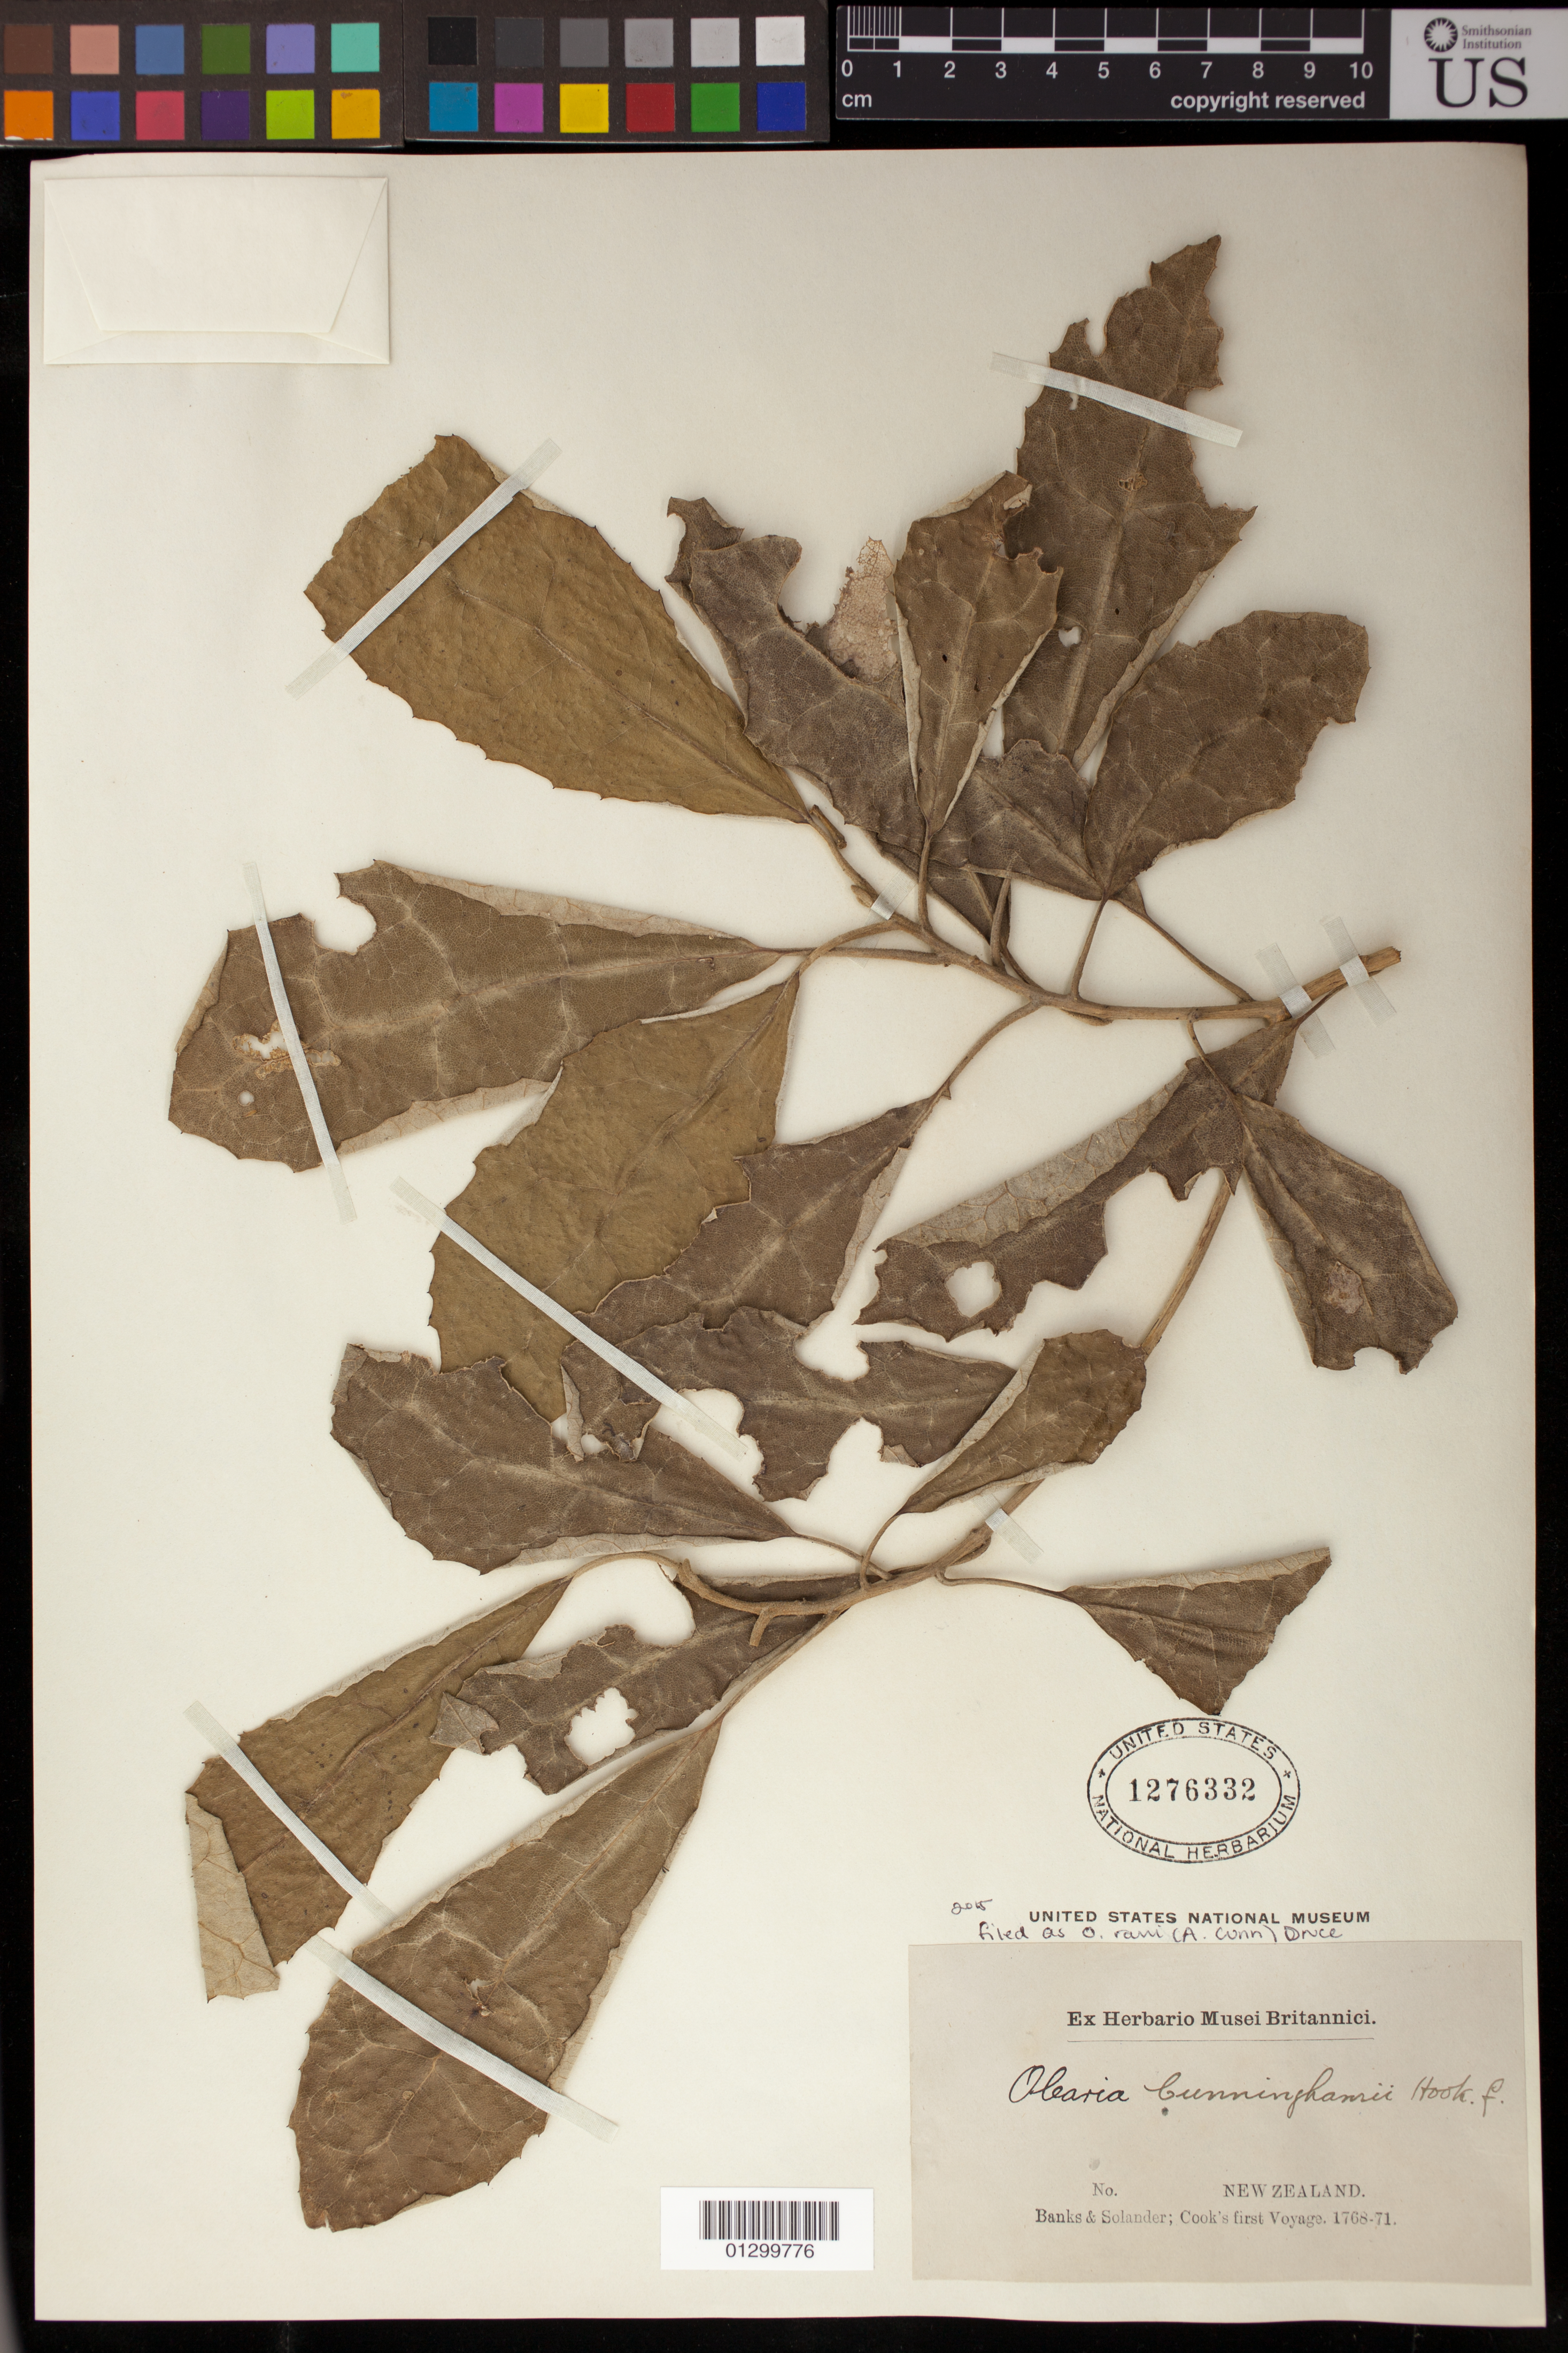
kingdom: Plantae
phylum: Tracheophyta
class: Magnoliopsida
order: Asterales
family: Asteraceae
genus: Olearia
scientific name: Olearia rani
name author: (A. Cunn.) Druce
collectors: J. Banks & D. C. Solander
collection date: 1768/1771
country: New Zealand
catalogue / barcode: US 1276332